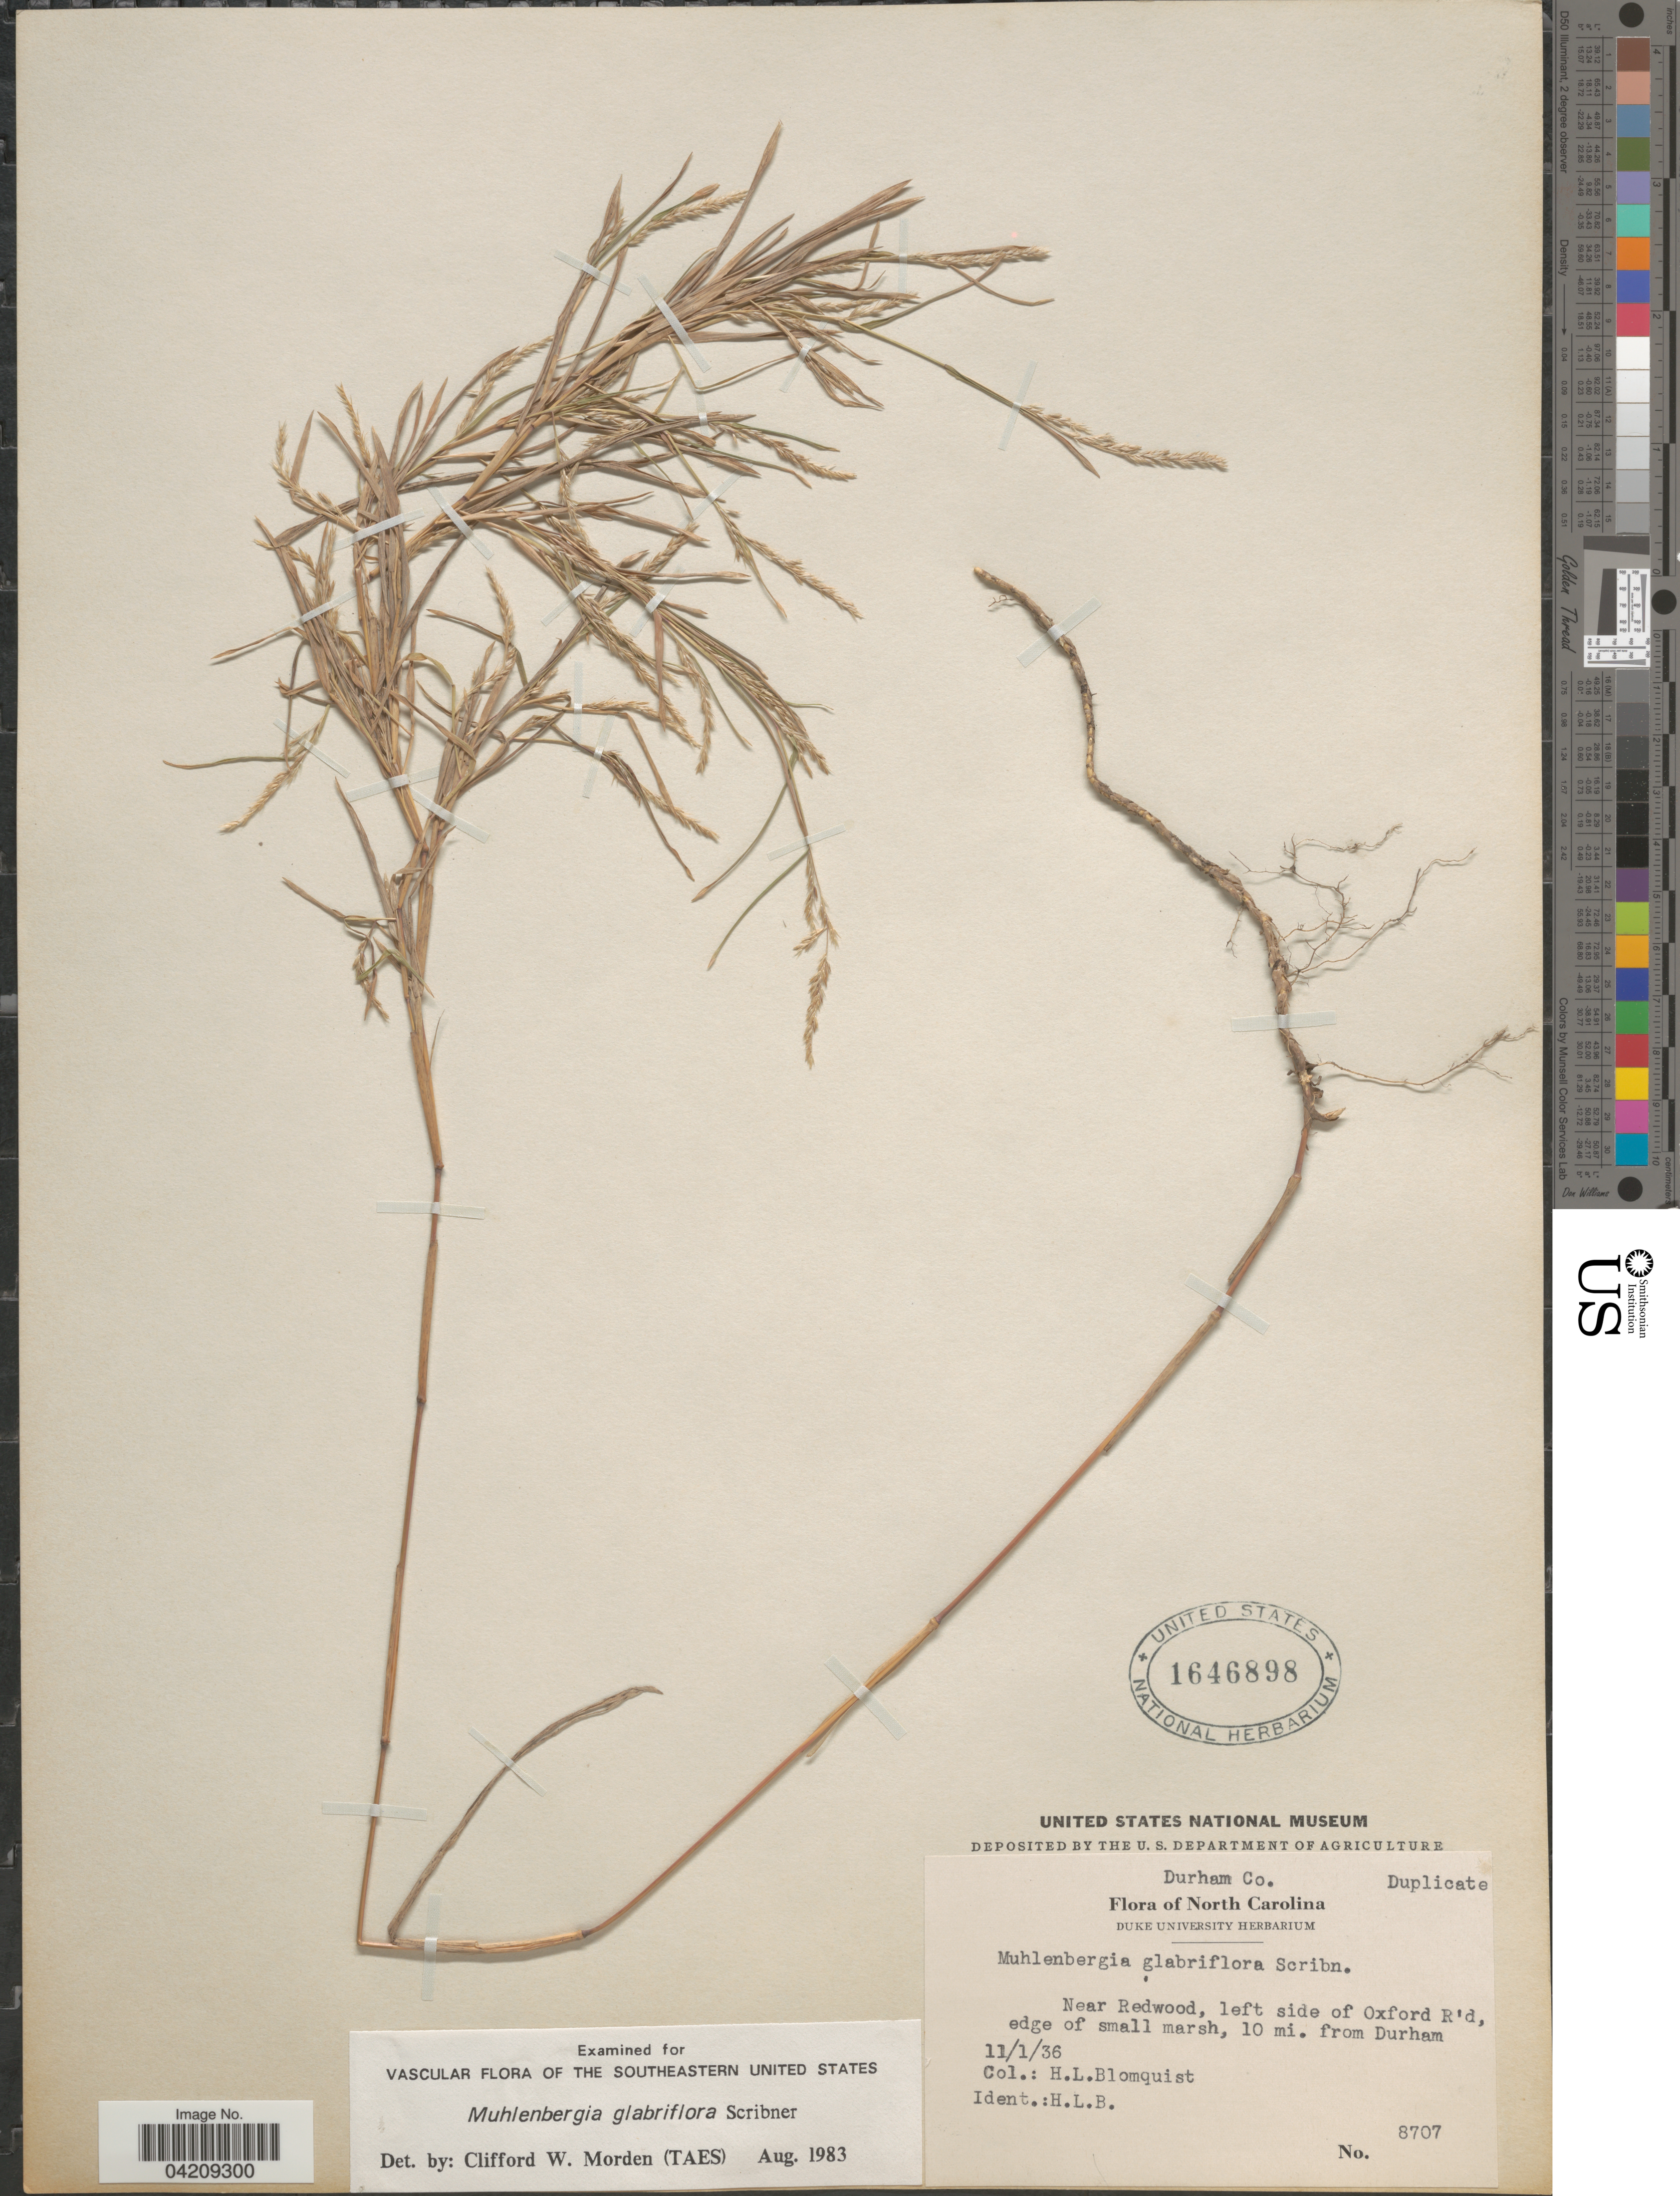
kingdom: Plantae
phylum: Tracheophyta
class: Liliopsida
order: Poales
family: Poaceae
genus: Muhlenbergia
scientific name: Muhlenbergia glabrifloris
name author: Scribn.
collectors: H. Blomquist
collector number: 8707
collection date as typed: Transcribed d/m/y: 1/11/36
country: United States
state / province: North Carolina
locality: Durham Co. Near Redwood, left side of Oxford R'd, edge of small marsh, 10 mi. from Durham.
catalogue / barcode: US 1646898